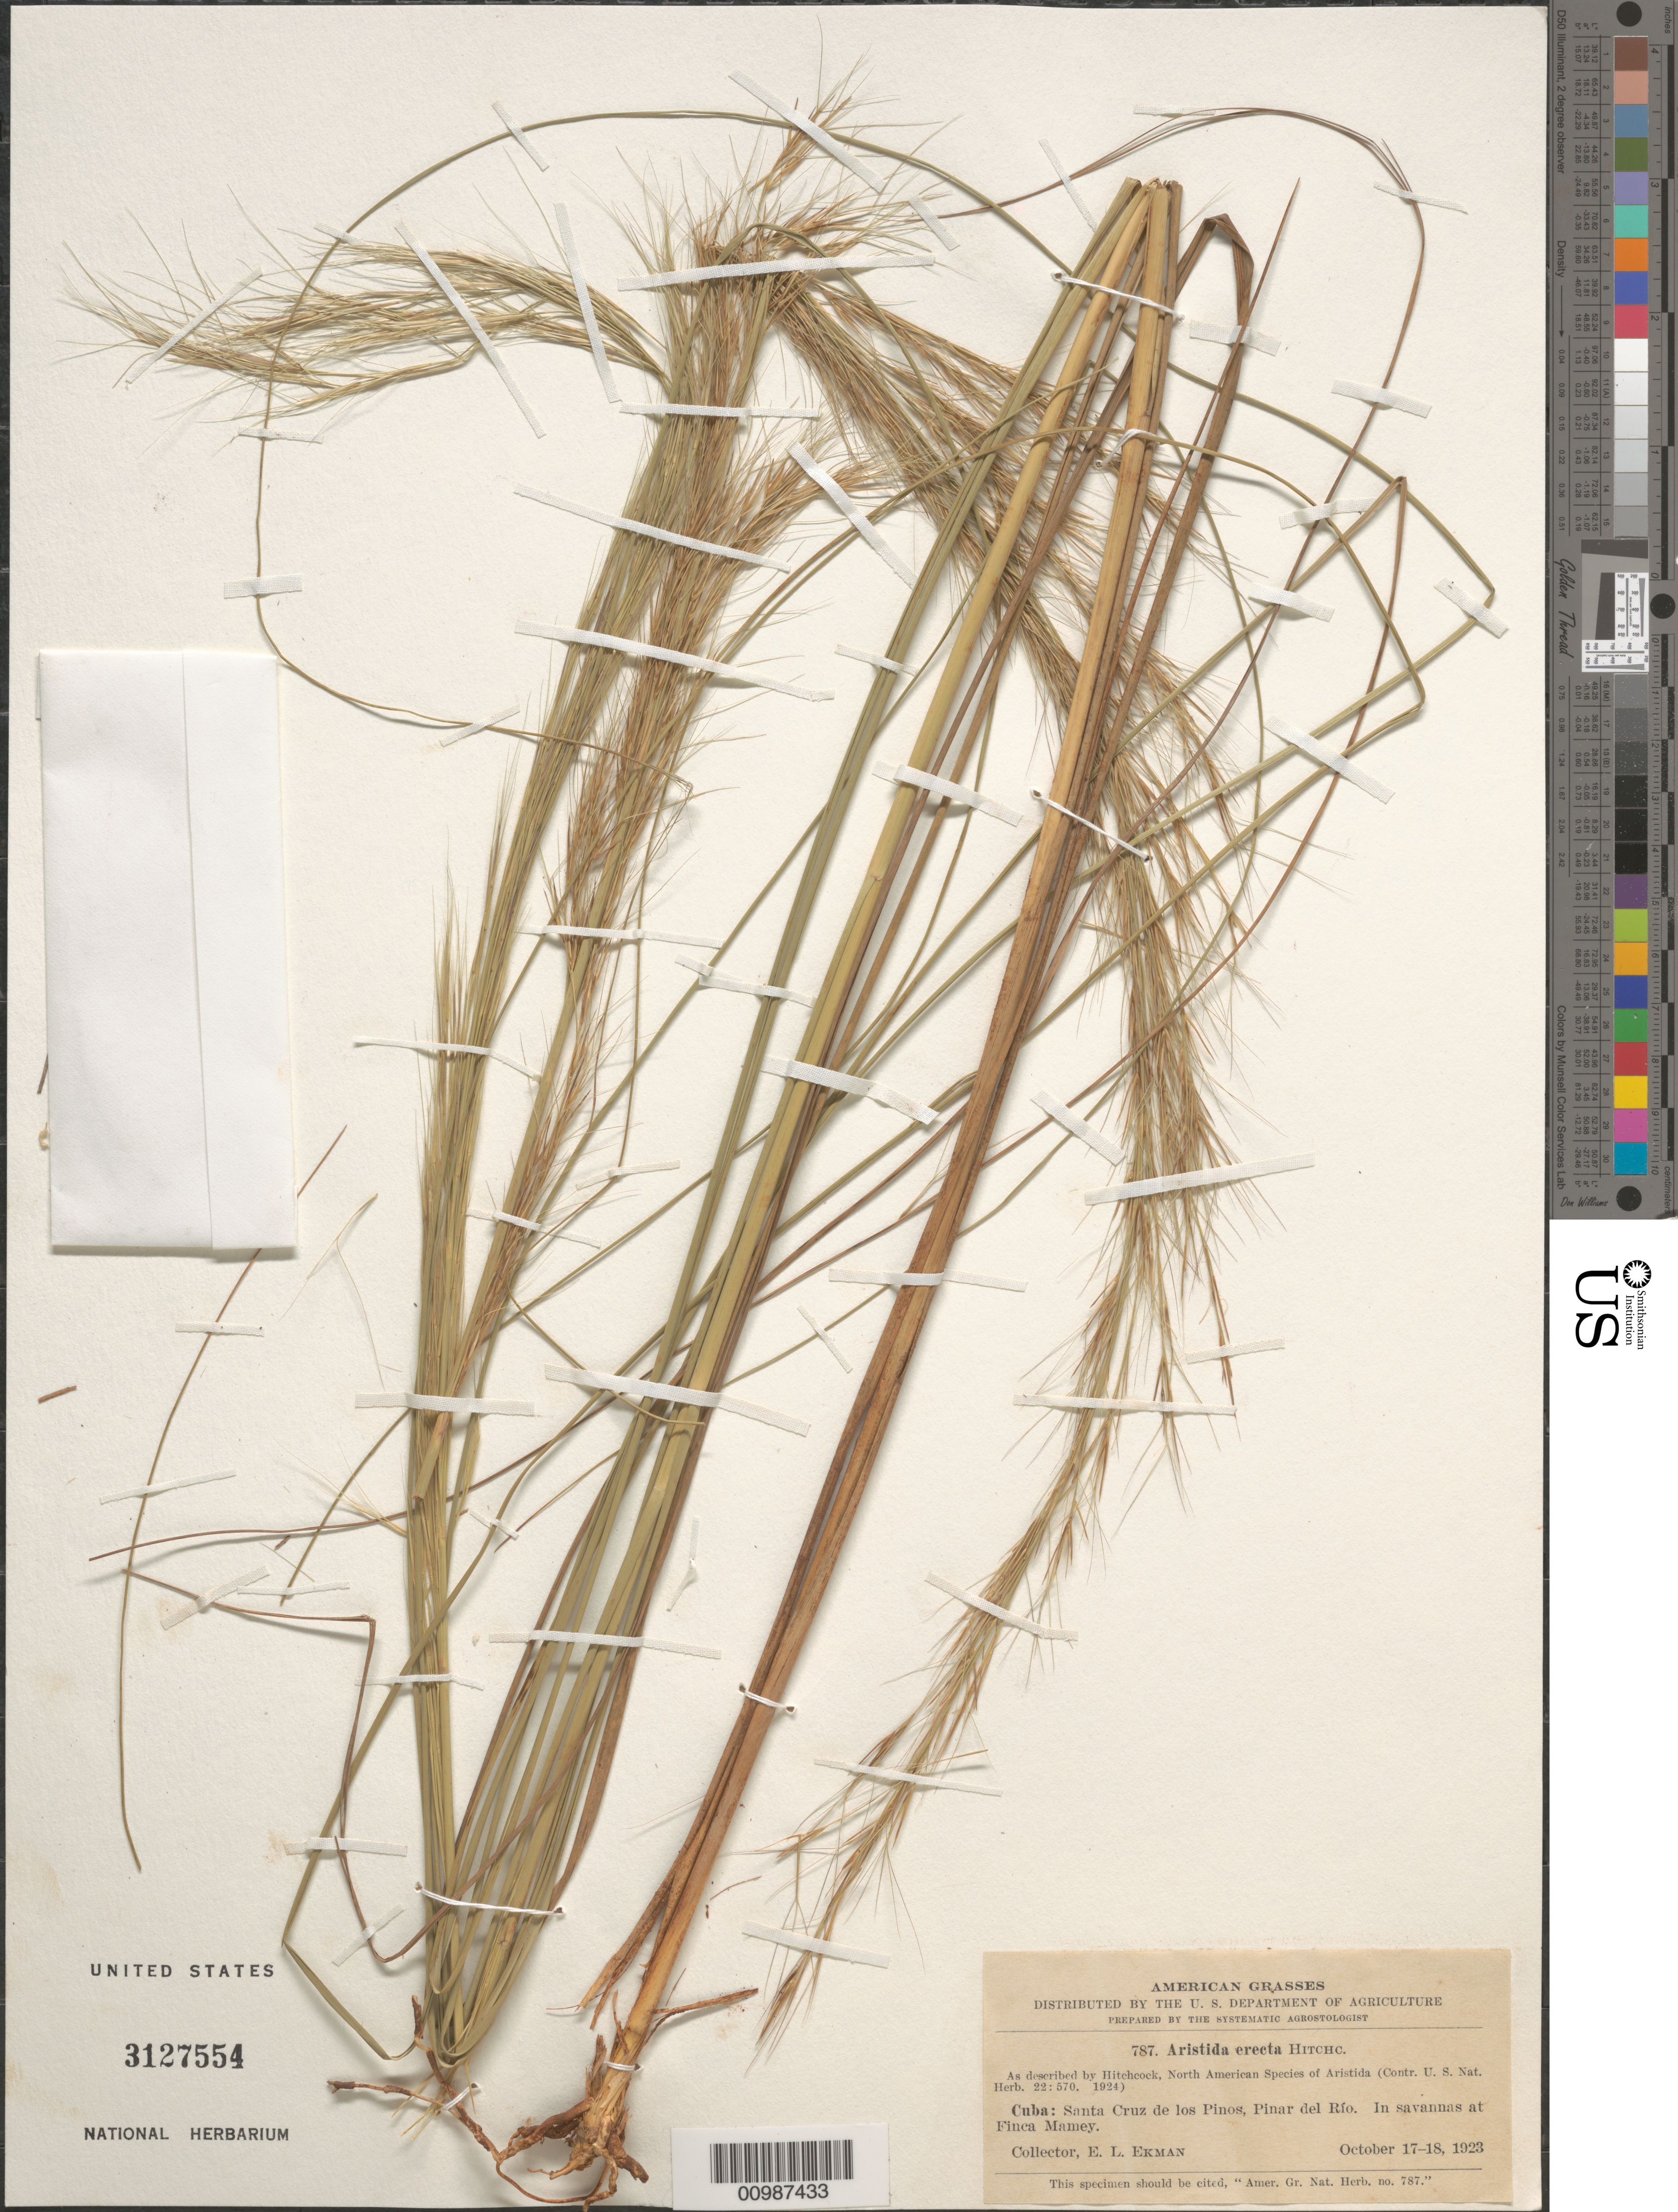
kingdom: Plantae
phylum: Tracheophyta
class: Liliopsida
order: Poales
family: Poaceae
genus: Aristida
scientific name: Aristida erecta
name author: Hitchc.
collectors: E. L. Ekman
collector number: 787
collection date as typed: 17 Oct 1923 to18 Oct 1923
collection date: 1923-10-17/1923-10-18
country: Cuba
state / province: Pinar del Rio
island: Cuba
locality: Santa Cruz de los Pinos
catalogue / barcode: US 3127554